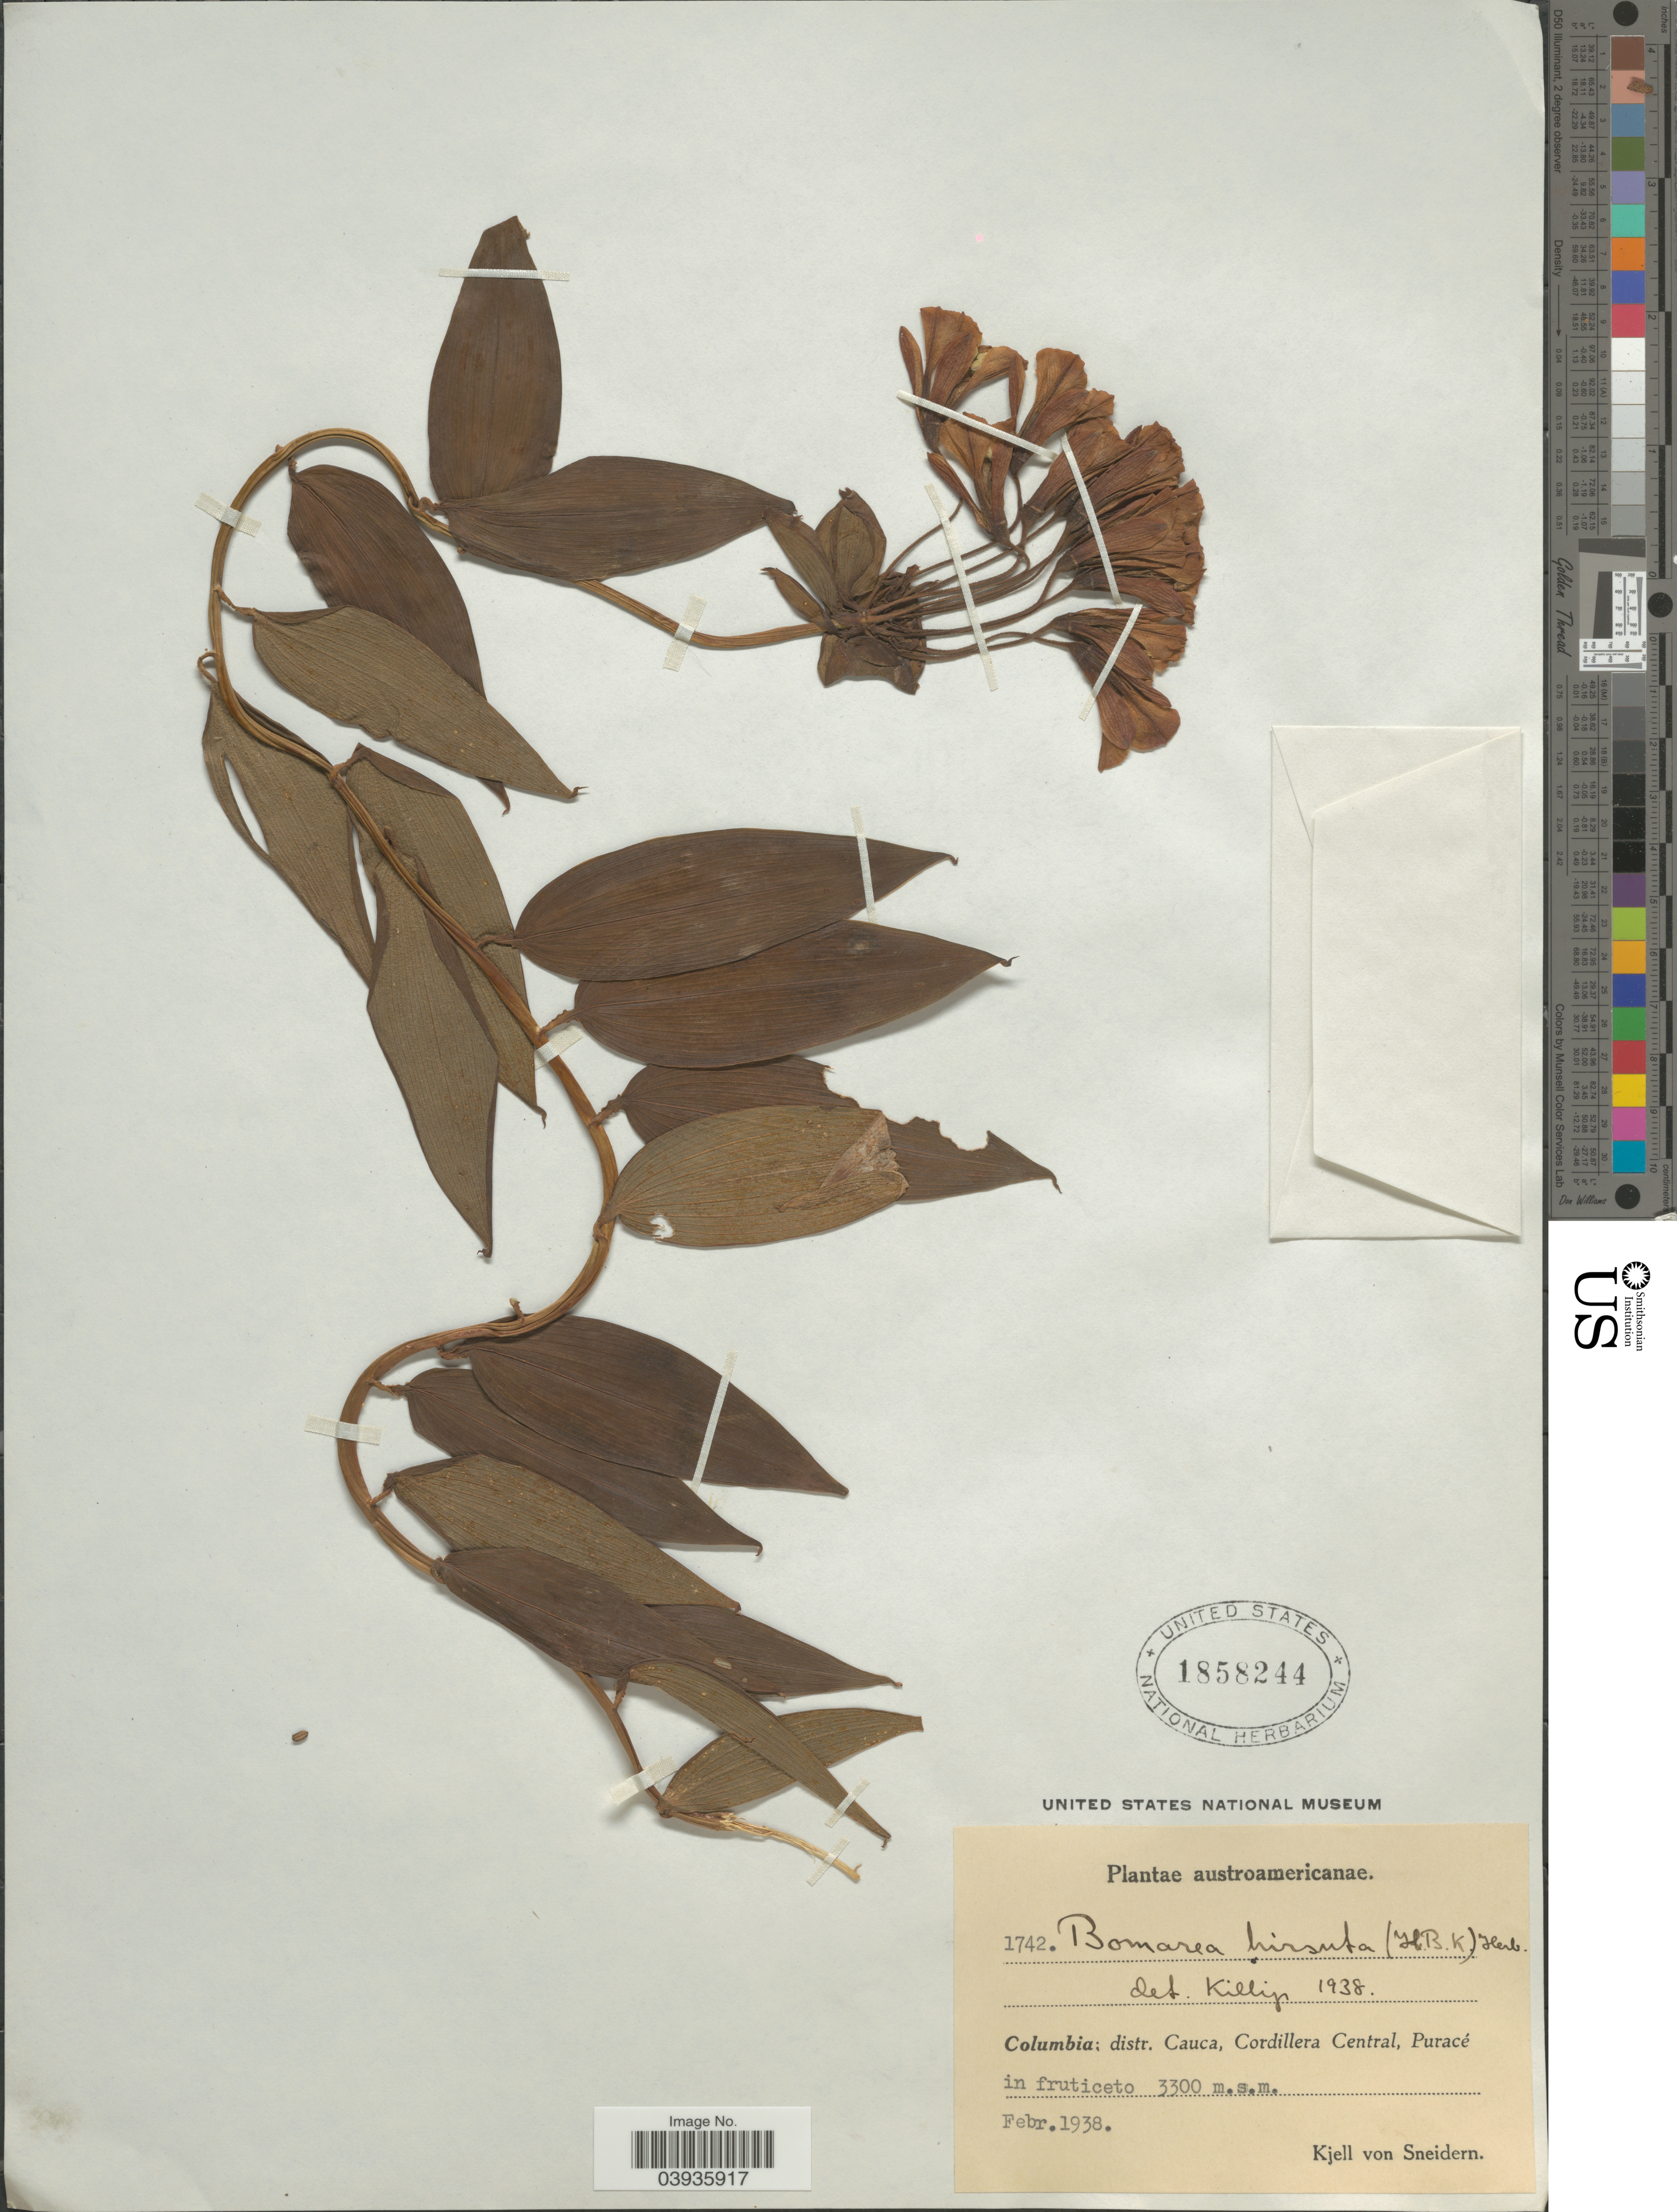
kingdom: Plantae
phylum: Tracheophyta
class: Liliopsida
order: Liliales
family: Alstroemeriaceae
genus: Bomarea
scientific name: Bomarea hirsuta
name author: (Kunth) Herb.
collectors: K. von Sneidern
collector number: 1742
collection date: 1938-02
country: Colombia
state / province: Cauca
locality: Austroamericanae. Distr. Cauca, Cordillera Central, Puracé.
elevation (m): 3300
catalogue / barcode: US 1858244